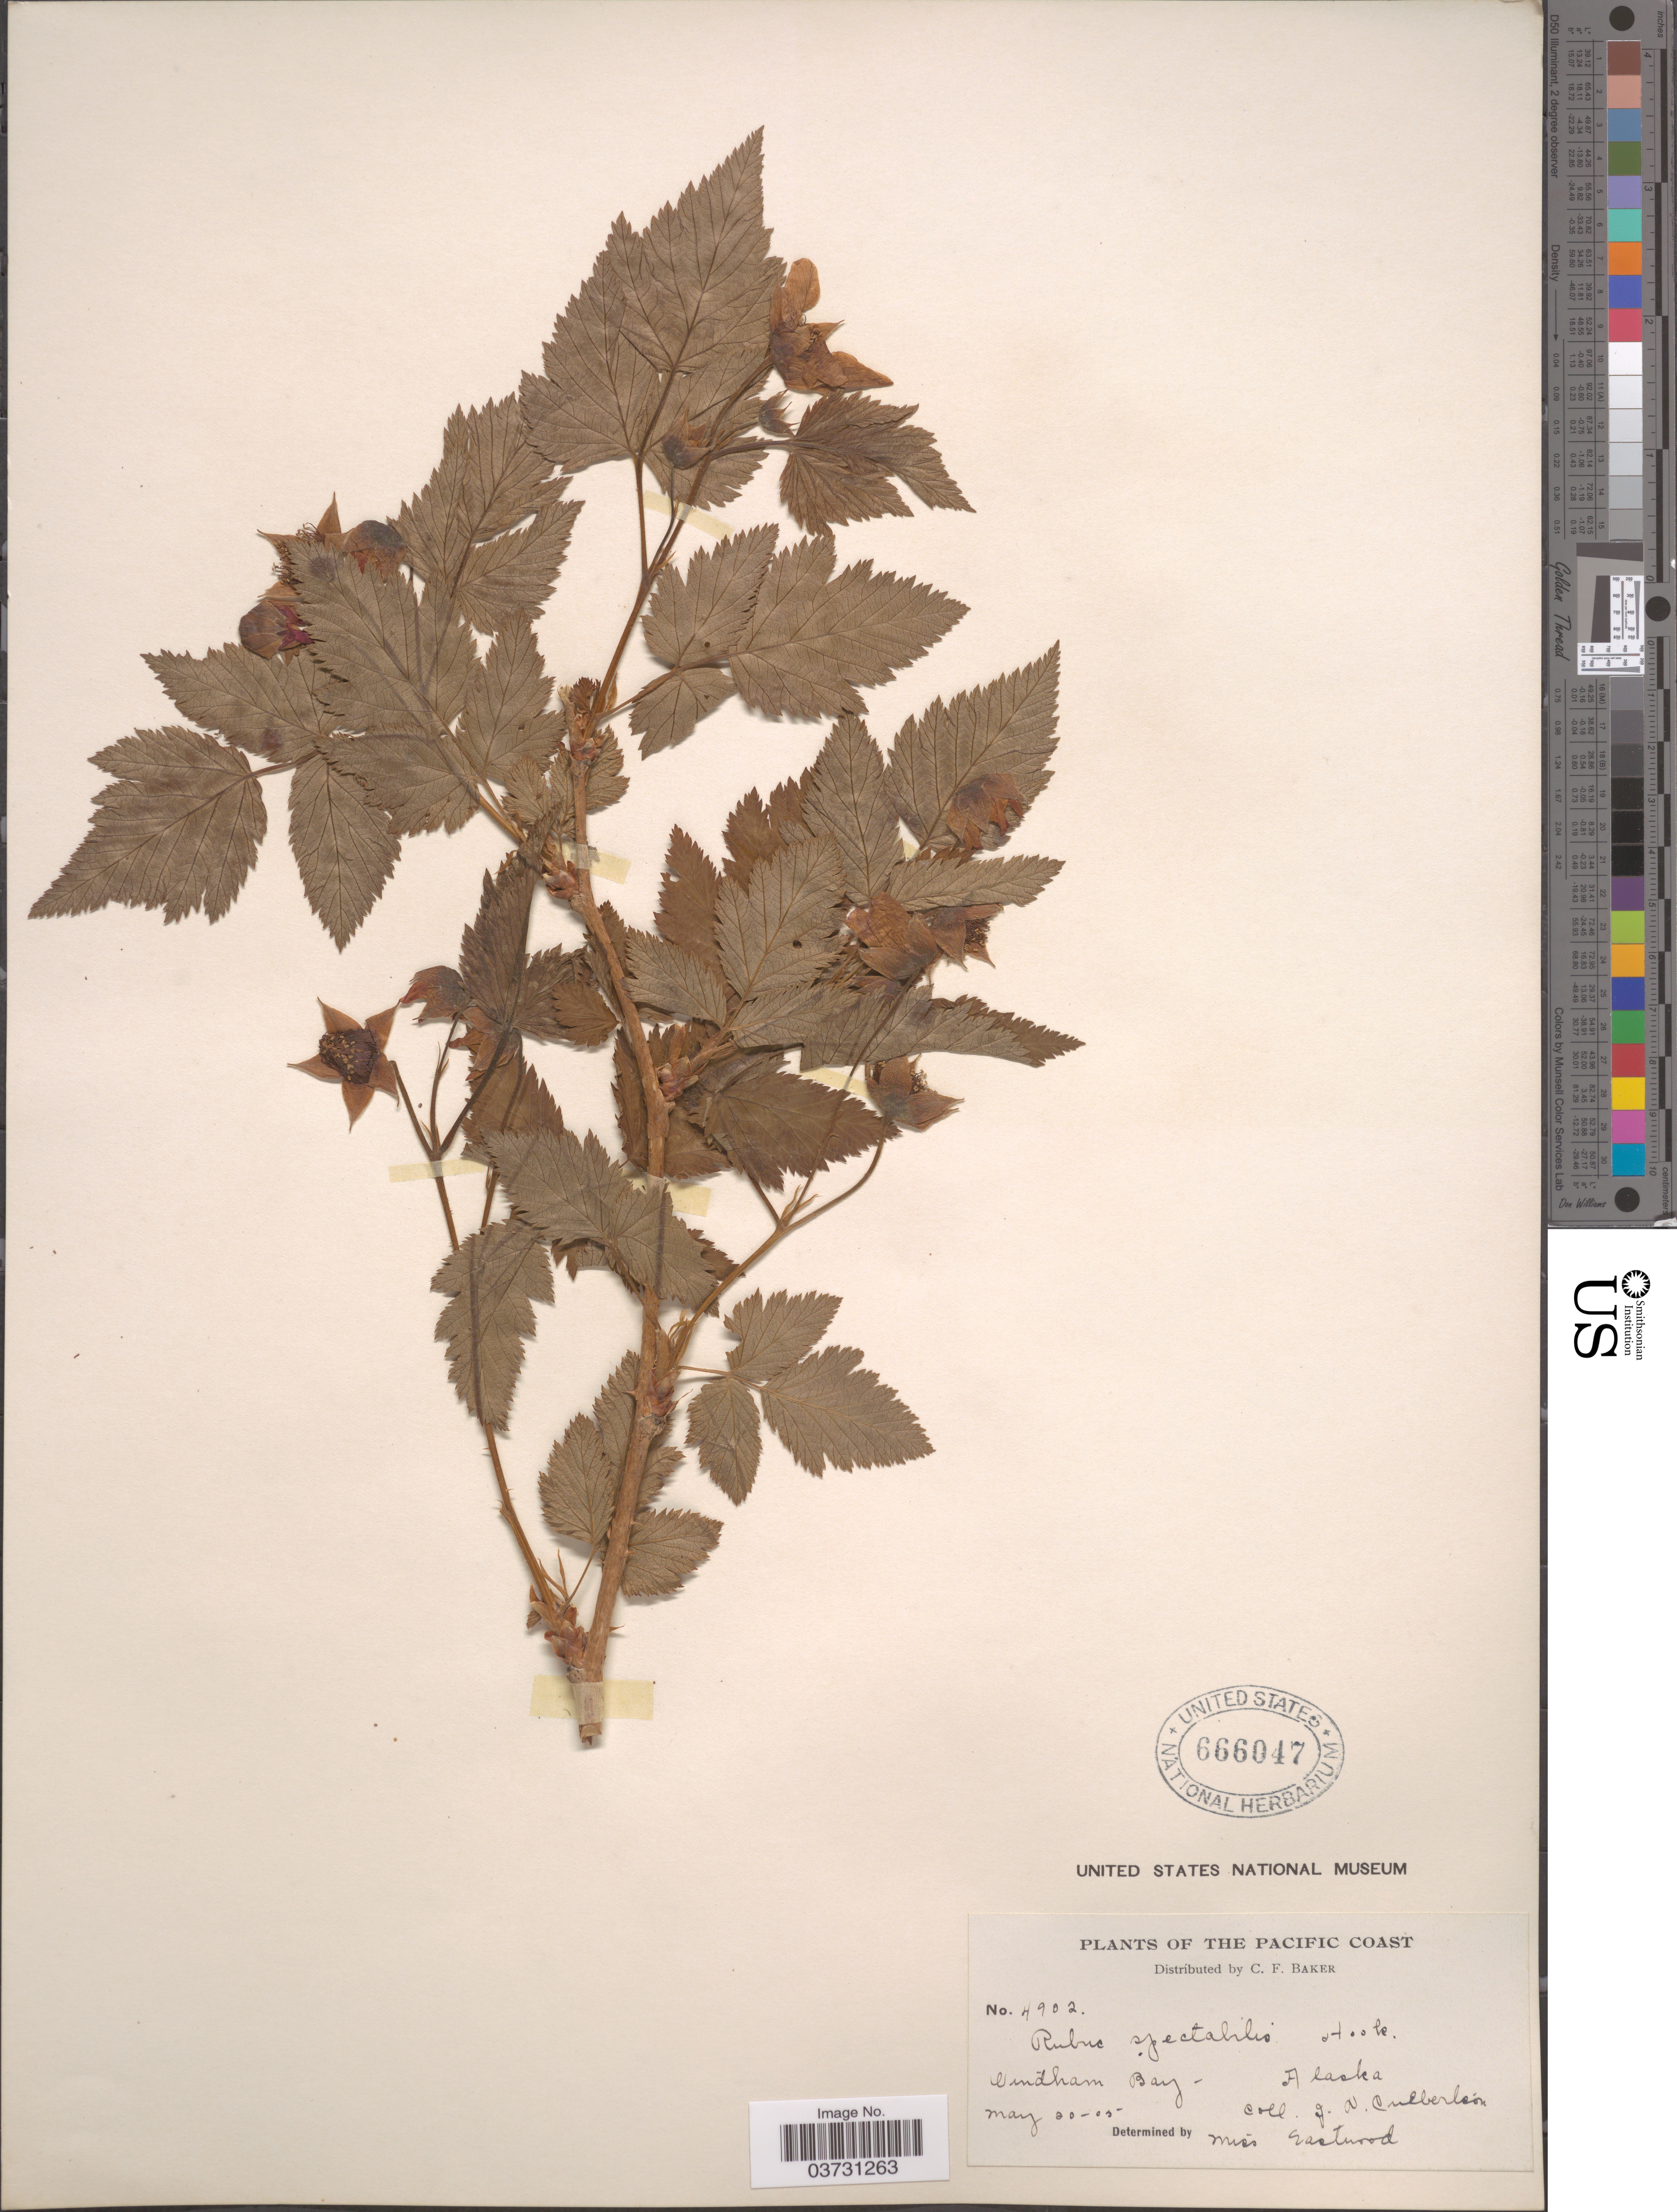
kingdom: Plantae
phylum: Tracheophyta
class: Magnoliopsida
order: Rosales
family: Rosaceae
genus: Rubus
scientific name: Rubus spectabilis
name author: Pursh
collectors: J. Culbertson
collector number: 4902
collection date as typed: Transcribed d/m/y: 20/5/5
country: United States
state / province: Alaska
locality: The Pacific Coast. Windham Bay.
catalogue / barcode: US 666047